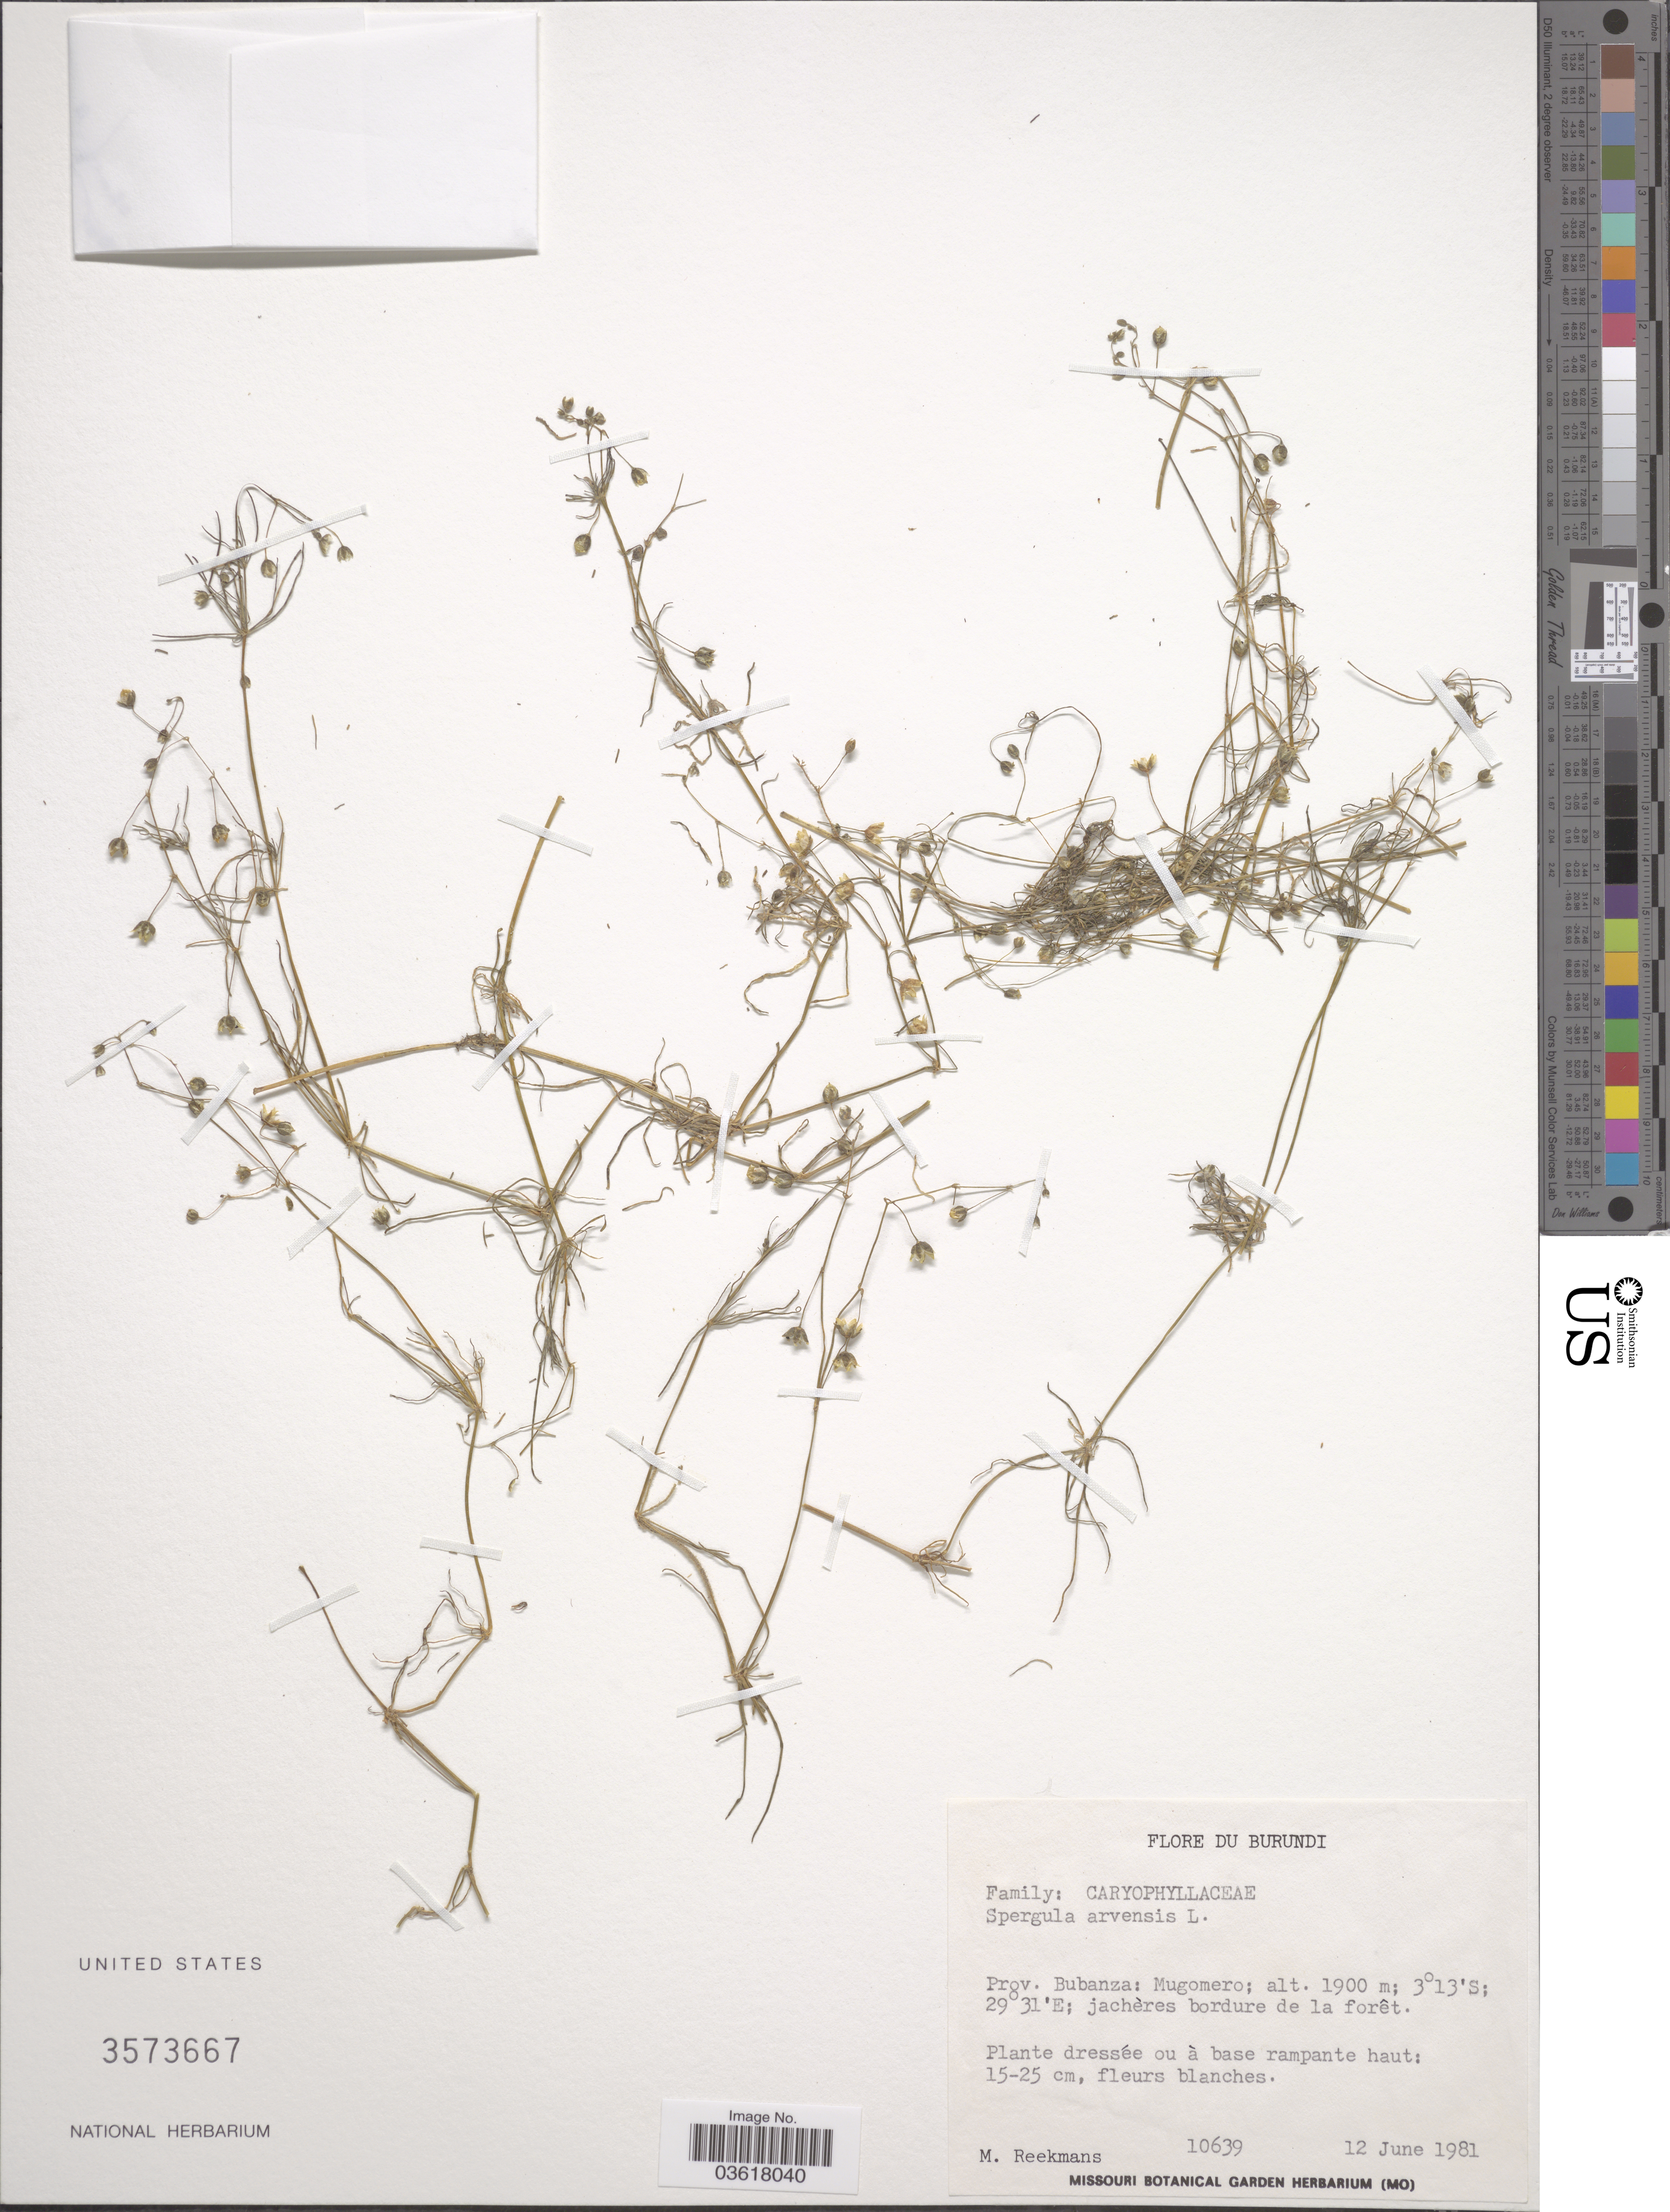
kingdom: Plantae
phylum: Tracheophyta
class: Magnoliopsida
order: Caryophyllales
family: Caryophyllaceae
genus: Spergula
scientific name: Spergula arvensis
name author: L.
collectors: M. Reekmans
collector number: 10639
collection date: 1981-06-12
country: Burundi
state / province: Bubanza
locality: Mugomero.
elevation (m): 1900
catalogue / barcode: US 3573667